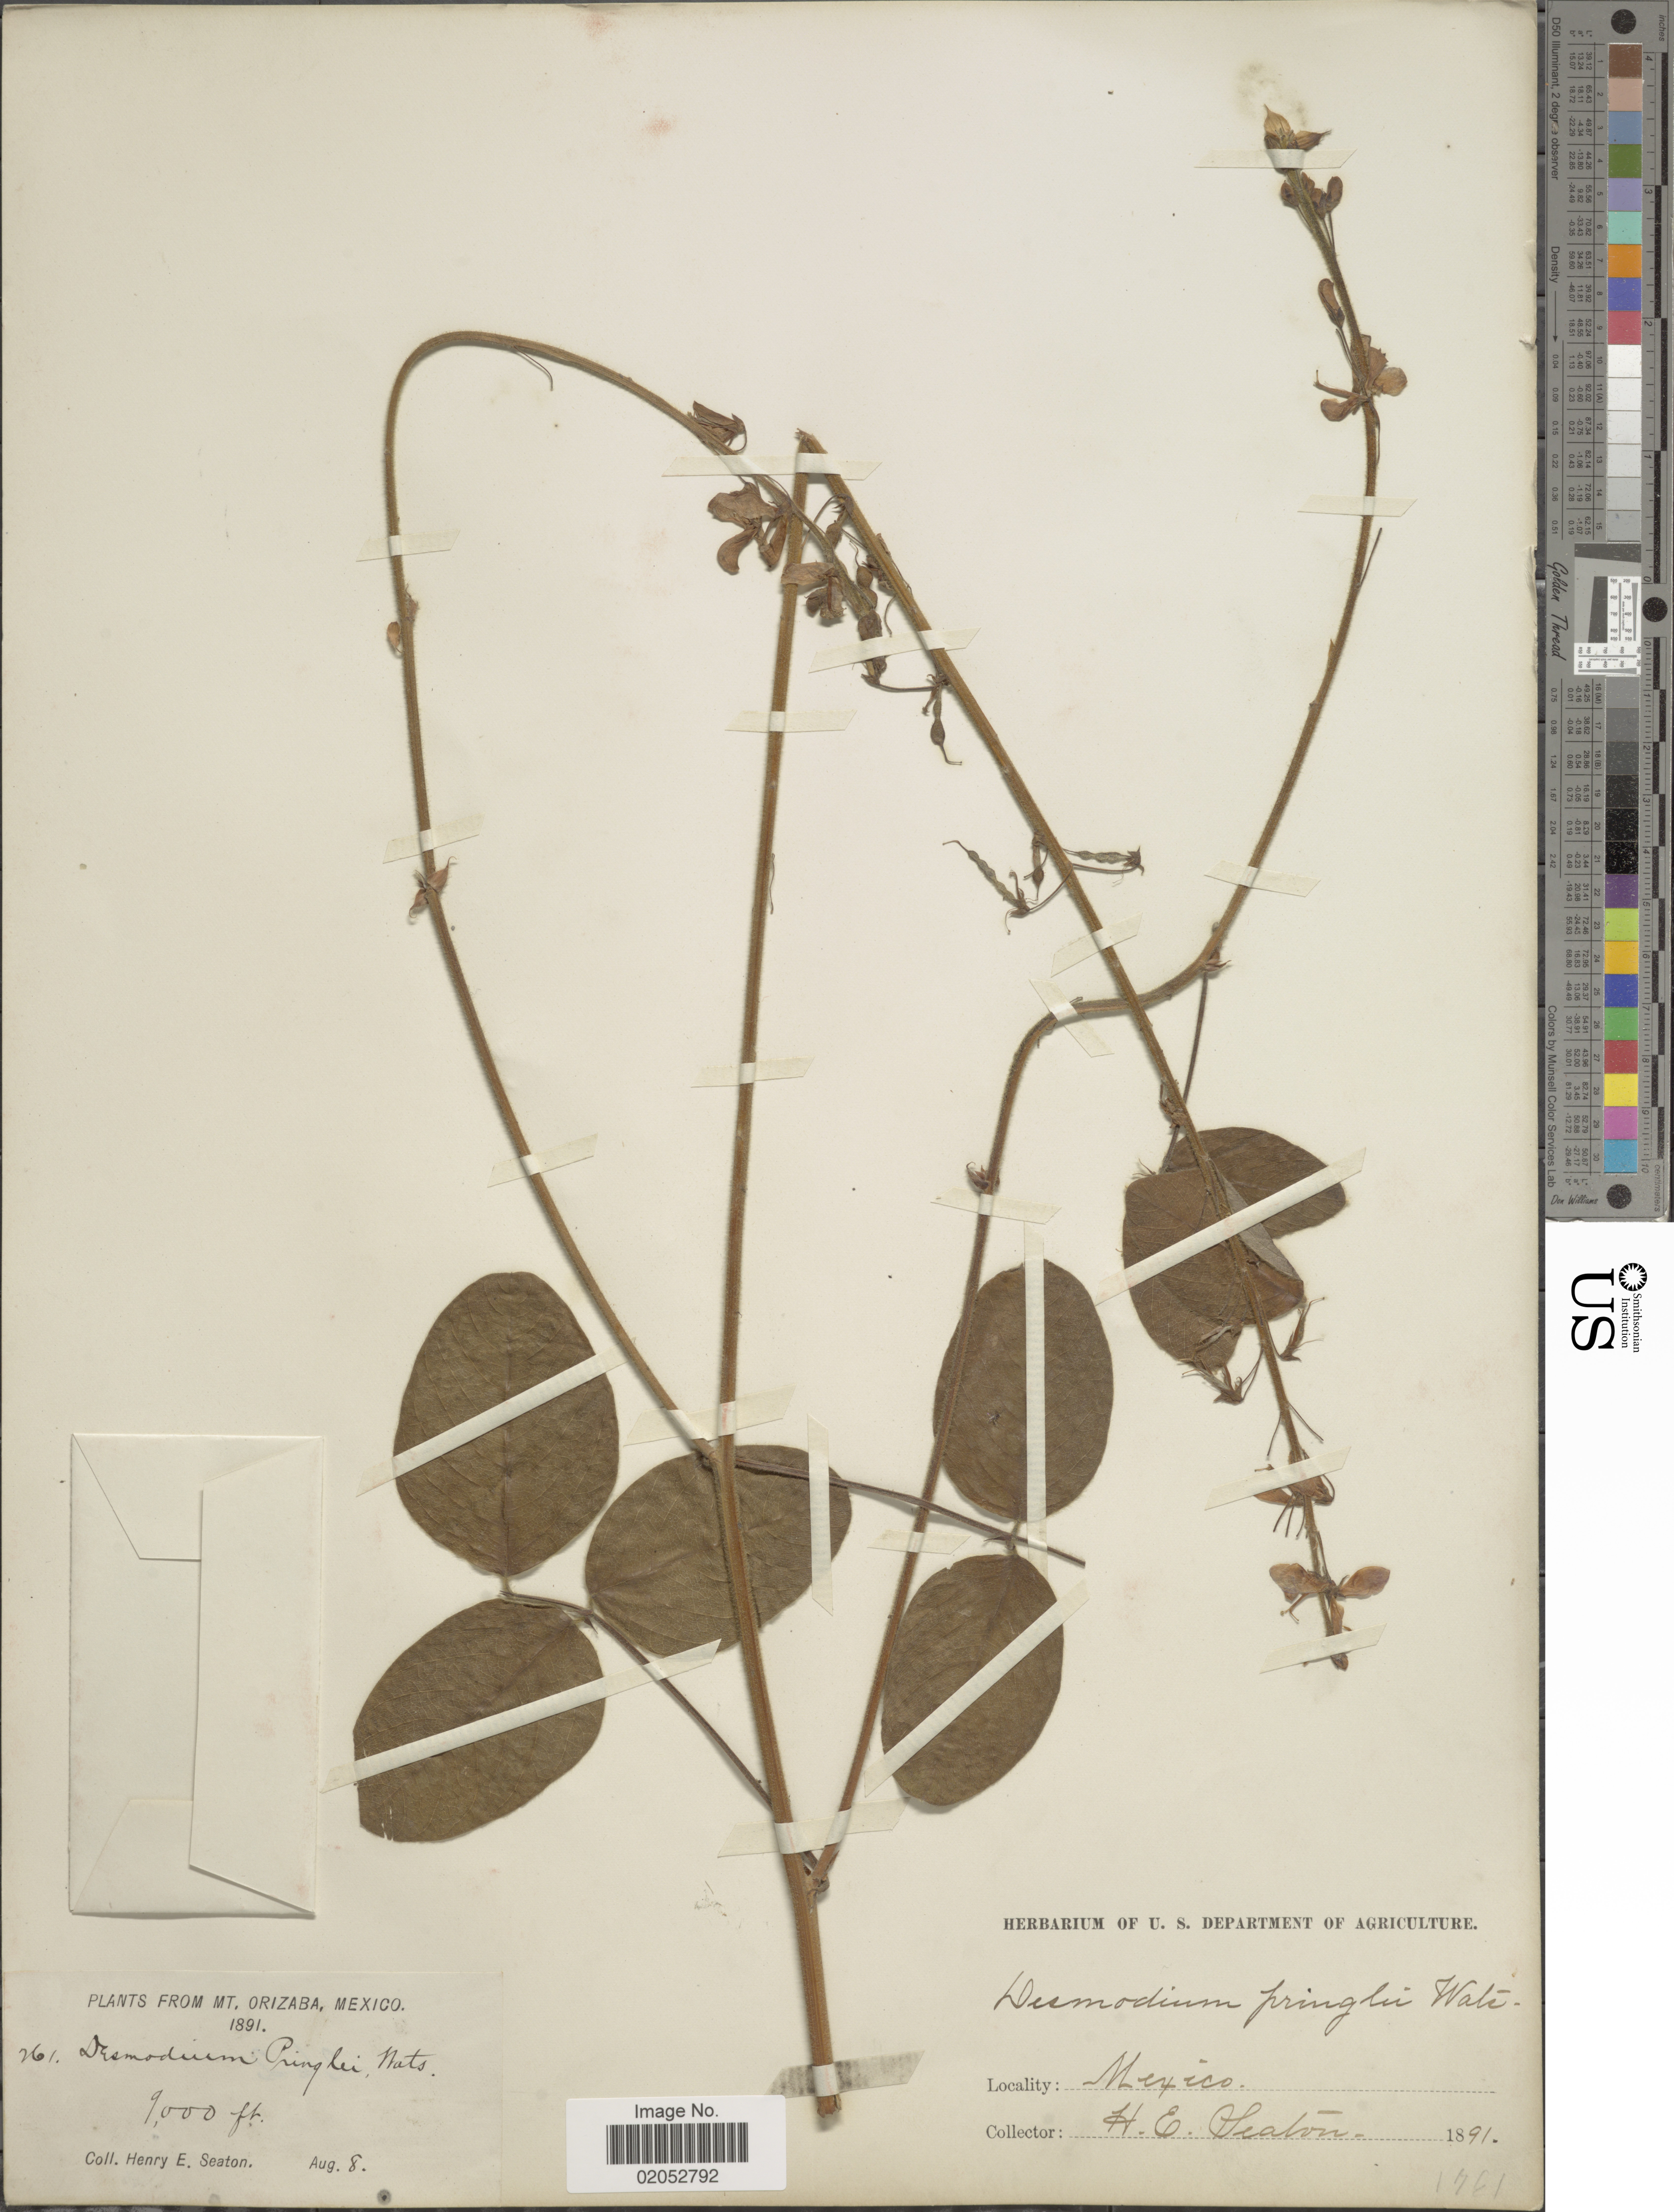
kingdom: Plantae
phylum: Tracheophyta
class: Magnoliopsida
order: Fabales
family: Fabaceae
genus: Desmodium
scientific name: Desmodium pringlei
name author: S. Watson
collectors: H. E. Seaton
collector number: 261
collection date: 1891-08-08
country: Mexico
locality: Mt. Orizaba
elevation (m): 2743